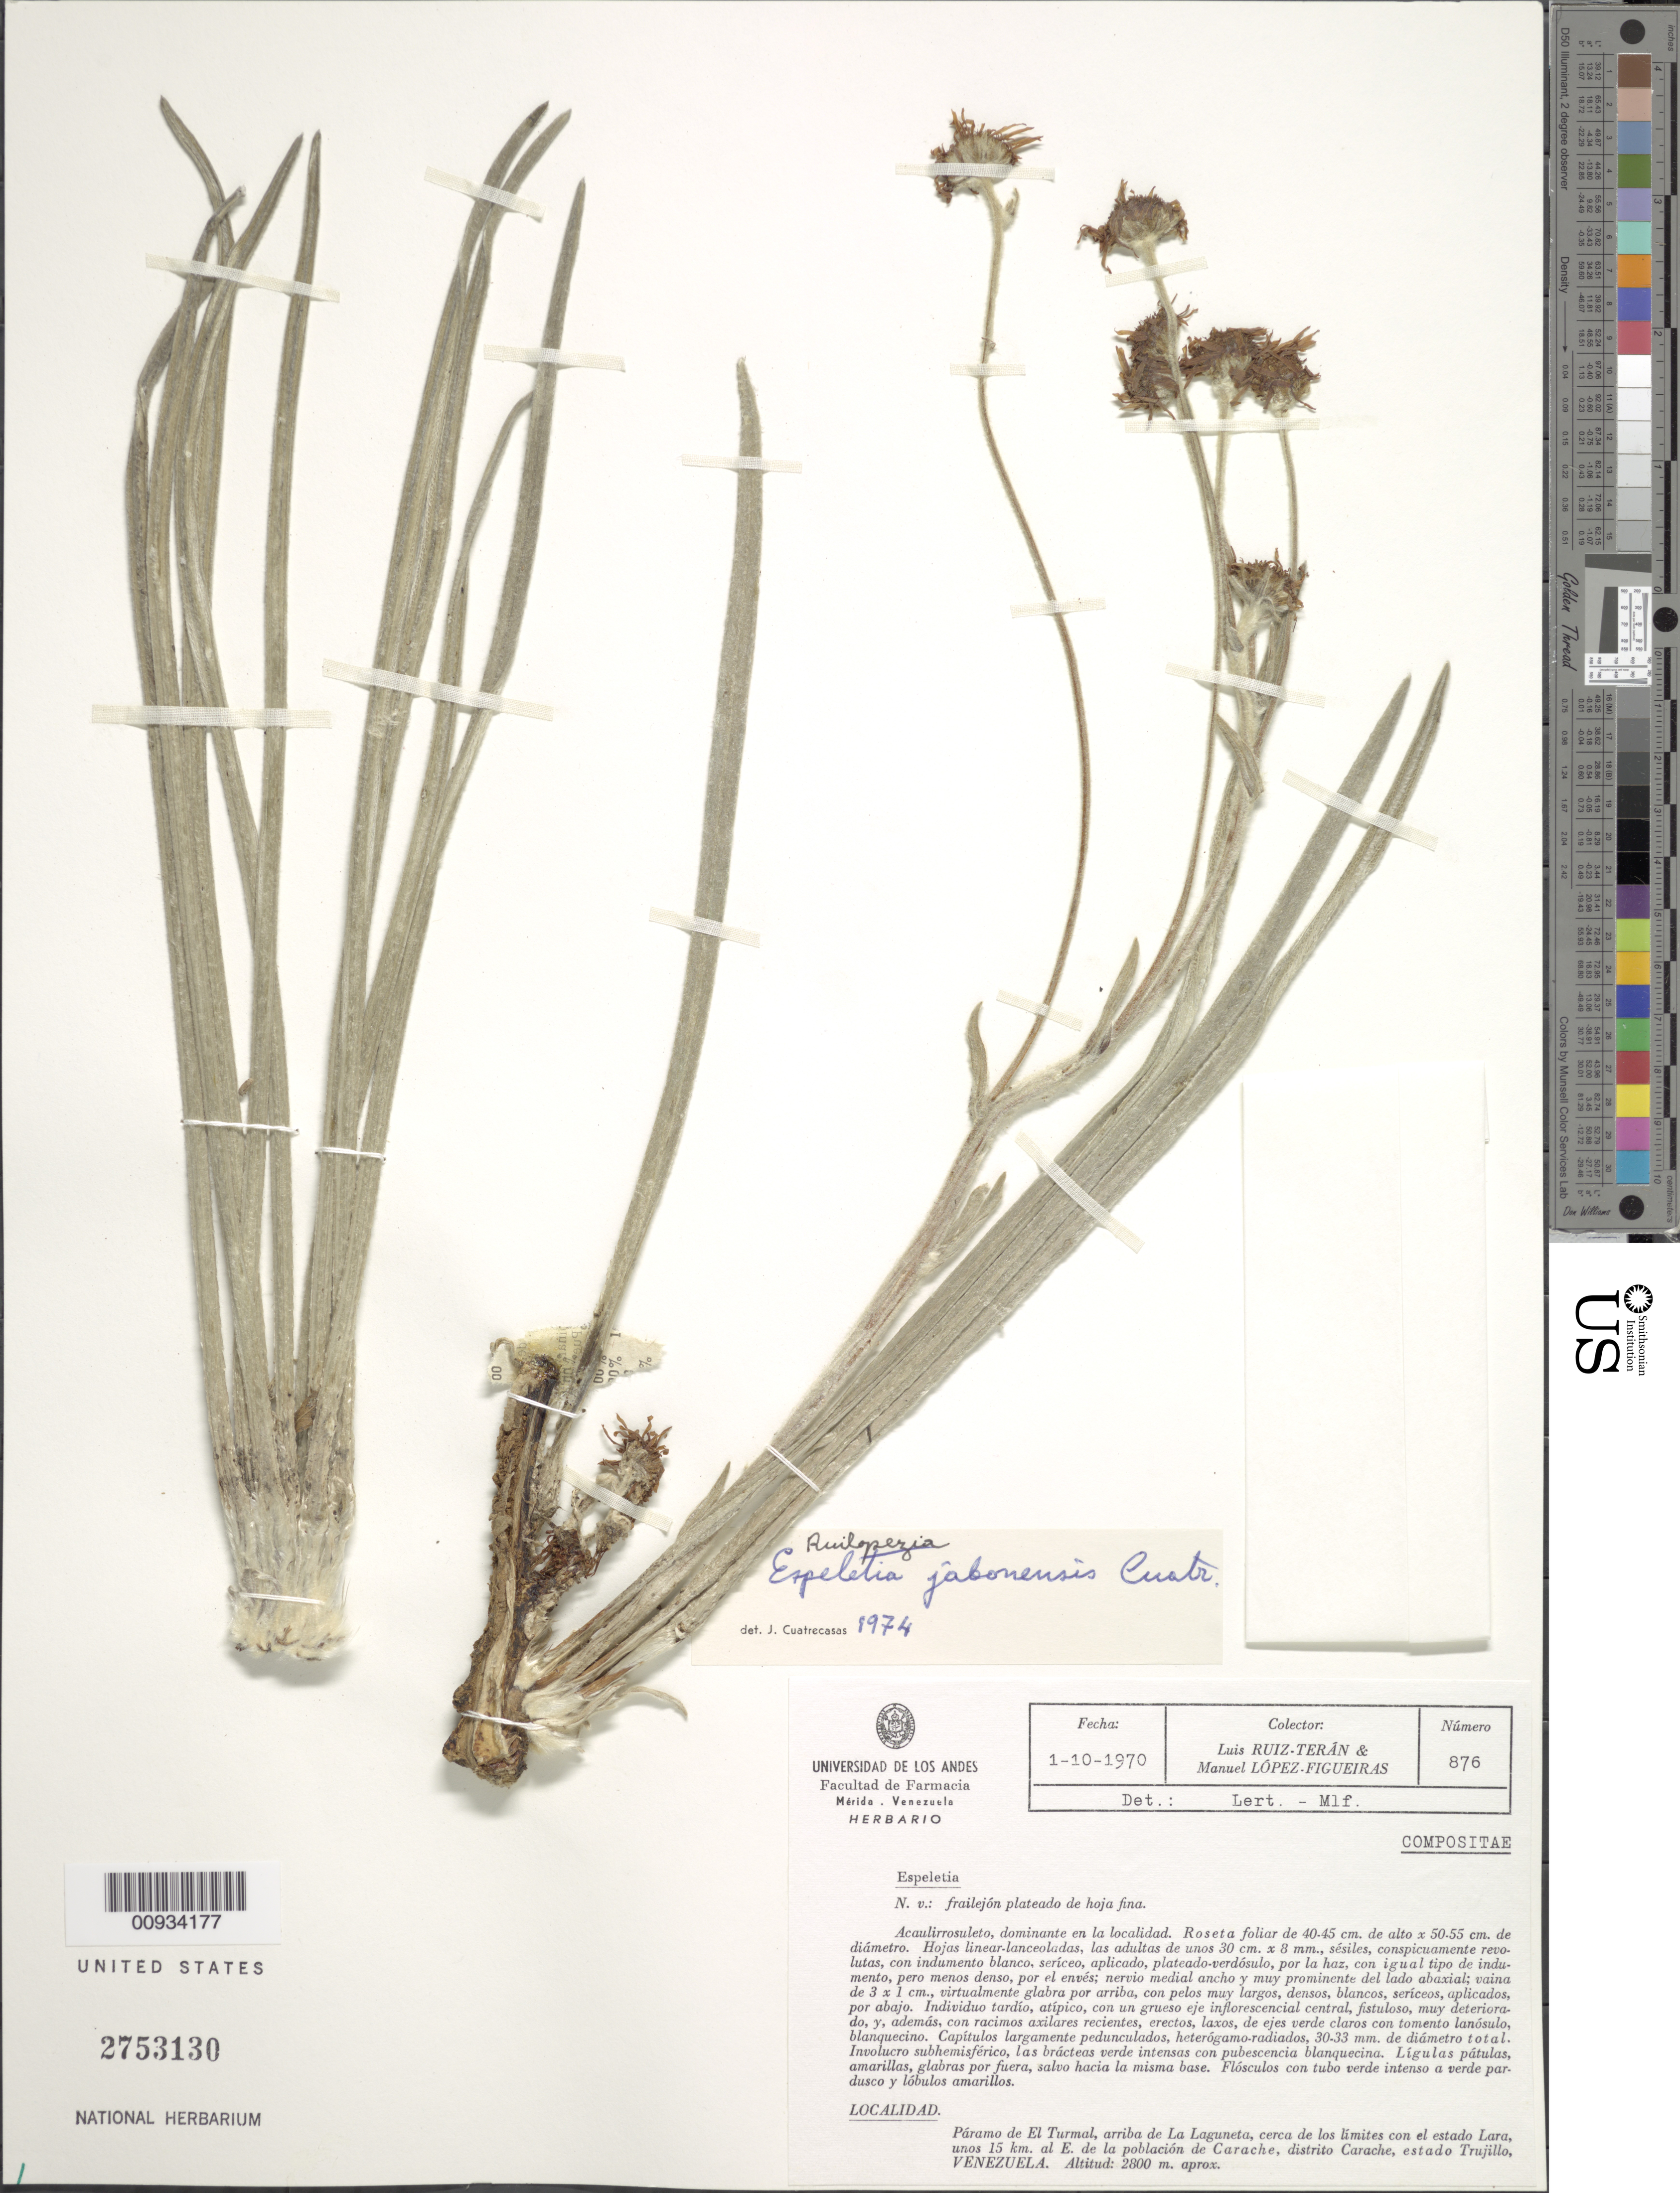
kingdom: Plantae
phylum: Tracheophyta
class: Magnoliopsida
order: Asterales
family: Asteraceae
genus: Ruilopezia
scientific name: Ruilopezia jabonensis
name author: (Cuatrec.) Cuatrec.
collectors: L. Teran & M. López Figueiras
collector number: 876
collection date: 1970-10-01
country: Venezuela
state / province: Trujillo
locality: Paramo de El Turmal, arriba de La Laguneta, cerca de los limites con el Estado Lara, unos 15 km al E de la poblacion de Carache, Distrito Carache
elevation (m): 2800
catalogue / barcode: US 2753130